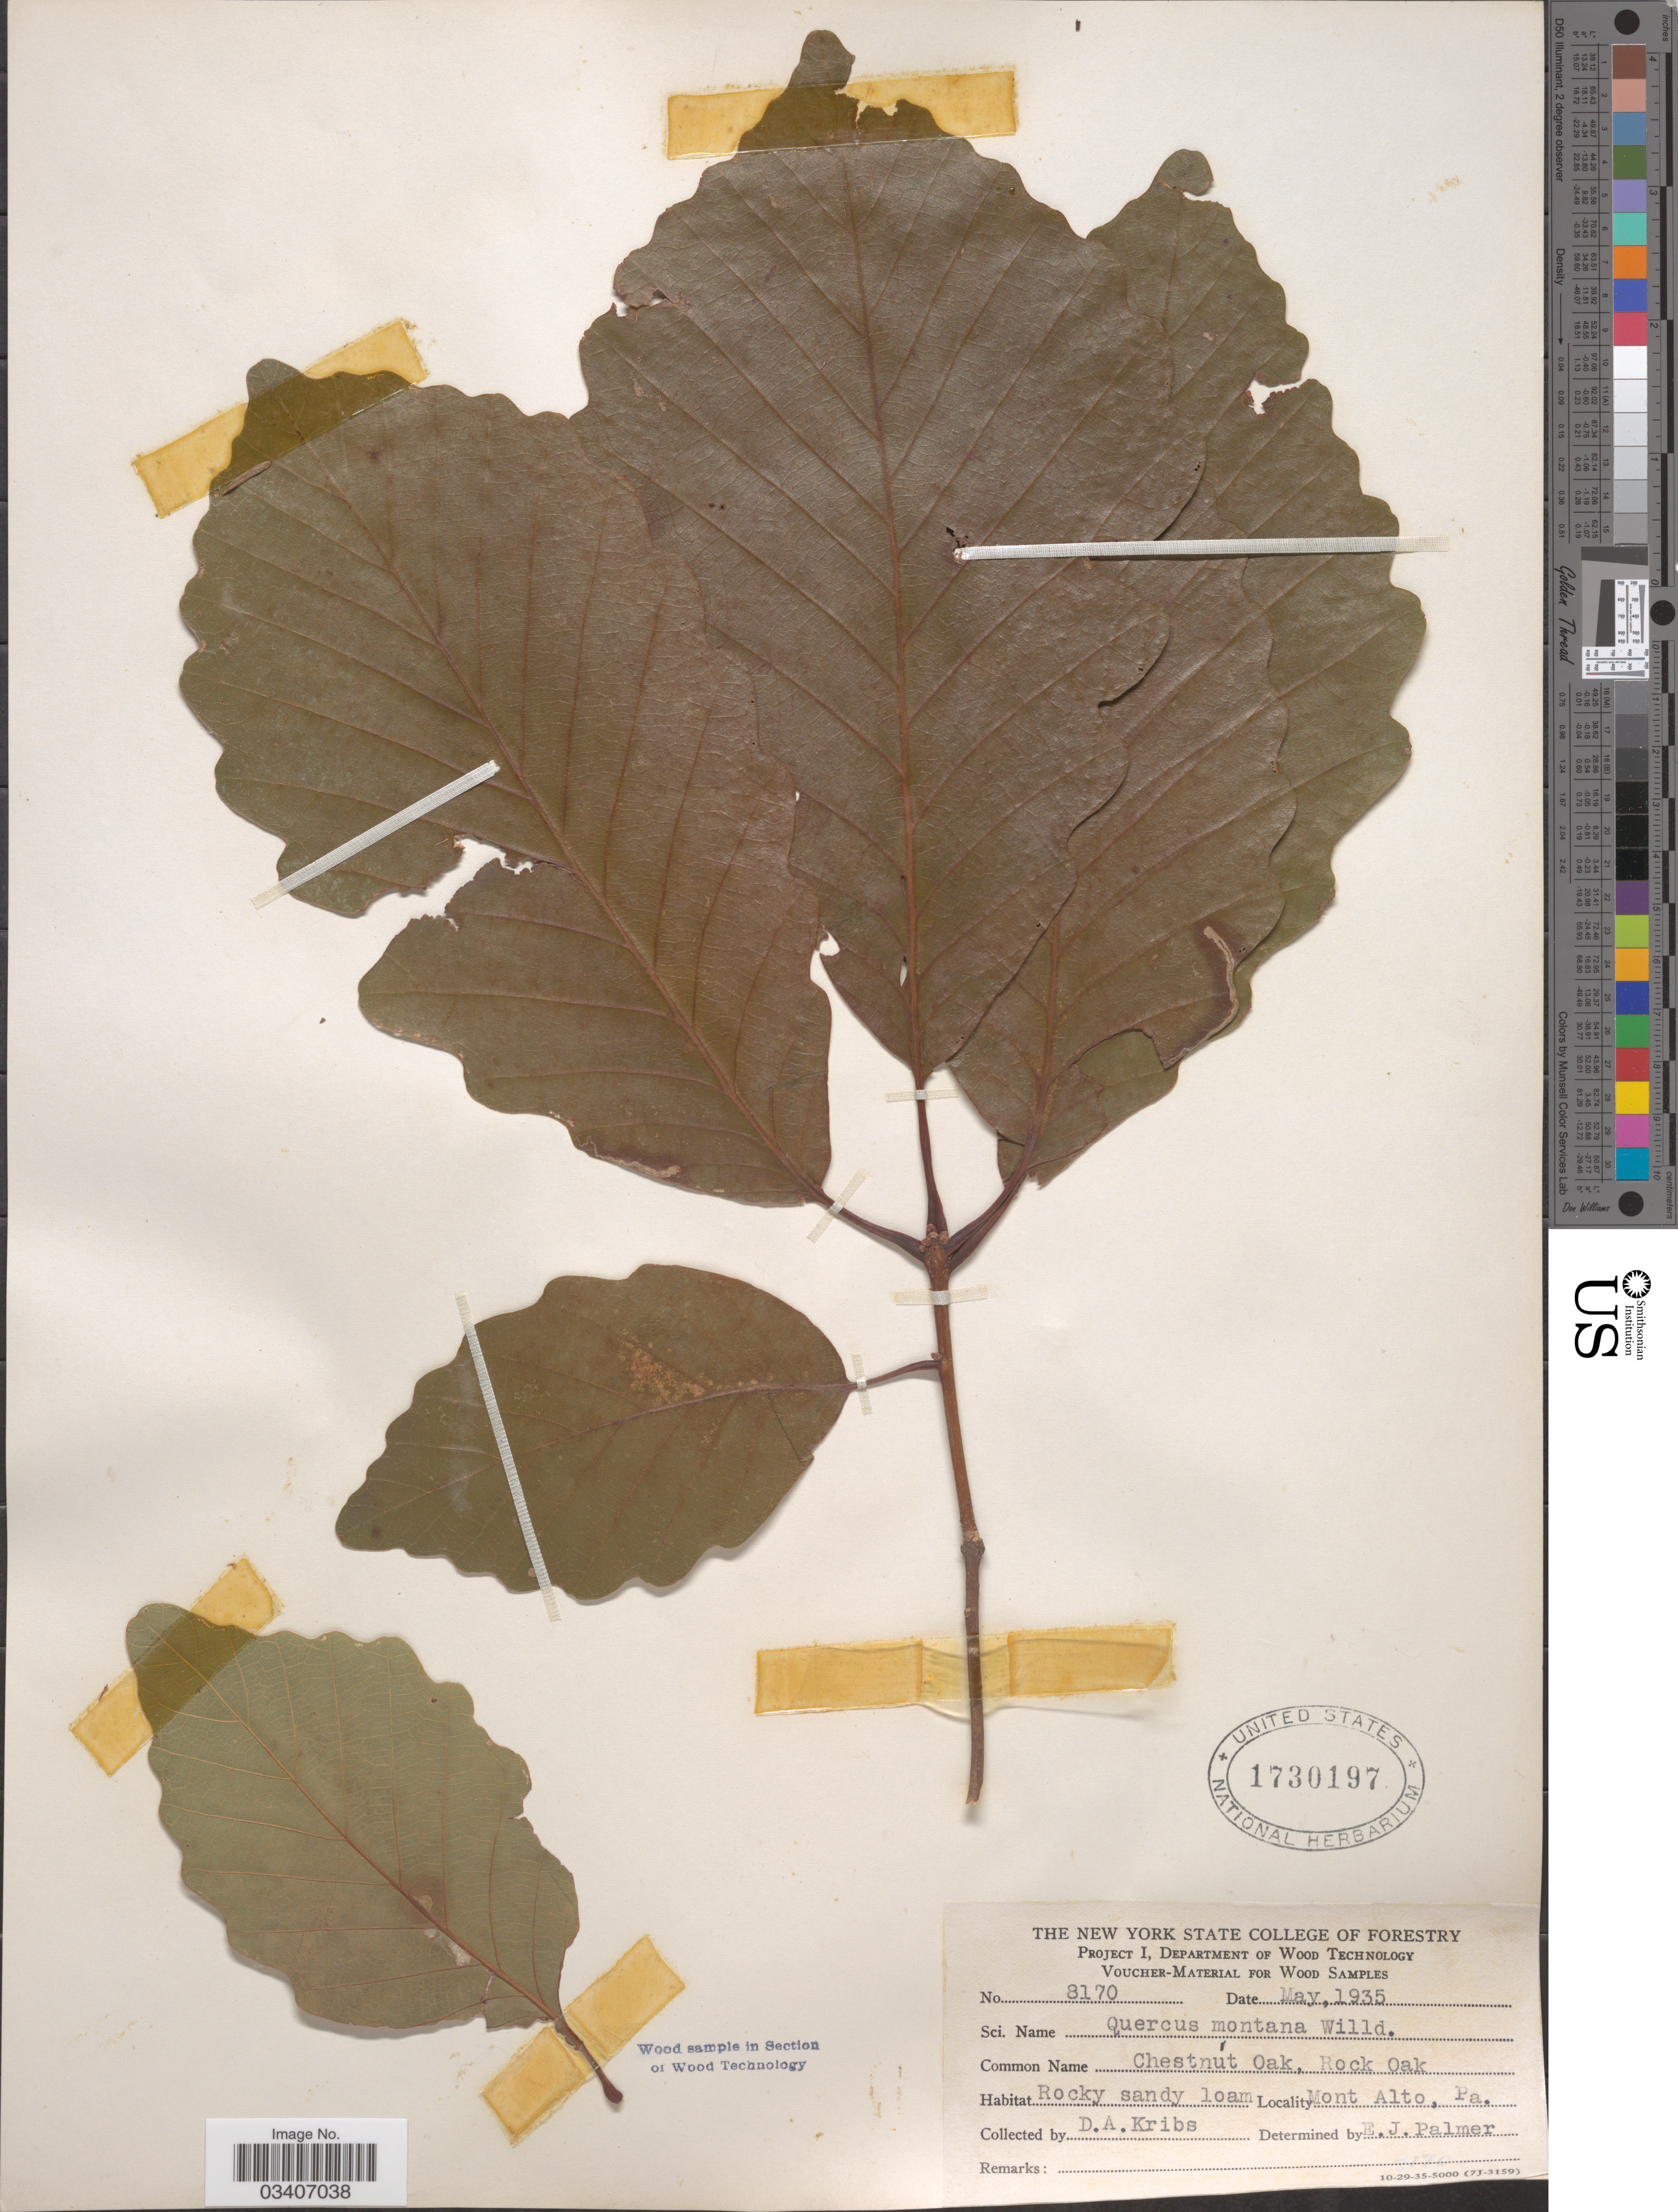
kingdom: Plantae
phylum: Tracheophyta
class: Magnoliopsida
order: Fagales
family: Fagaceae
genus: Quercus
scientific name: Quercus montana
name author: Willd.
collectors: D. Kribs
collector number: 8170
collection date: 1935-05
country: United States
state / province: Pennsylvania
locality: Mont Alto.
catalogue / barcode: US 1730197